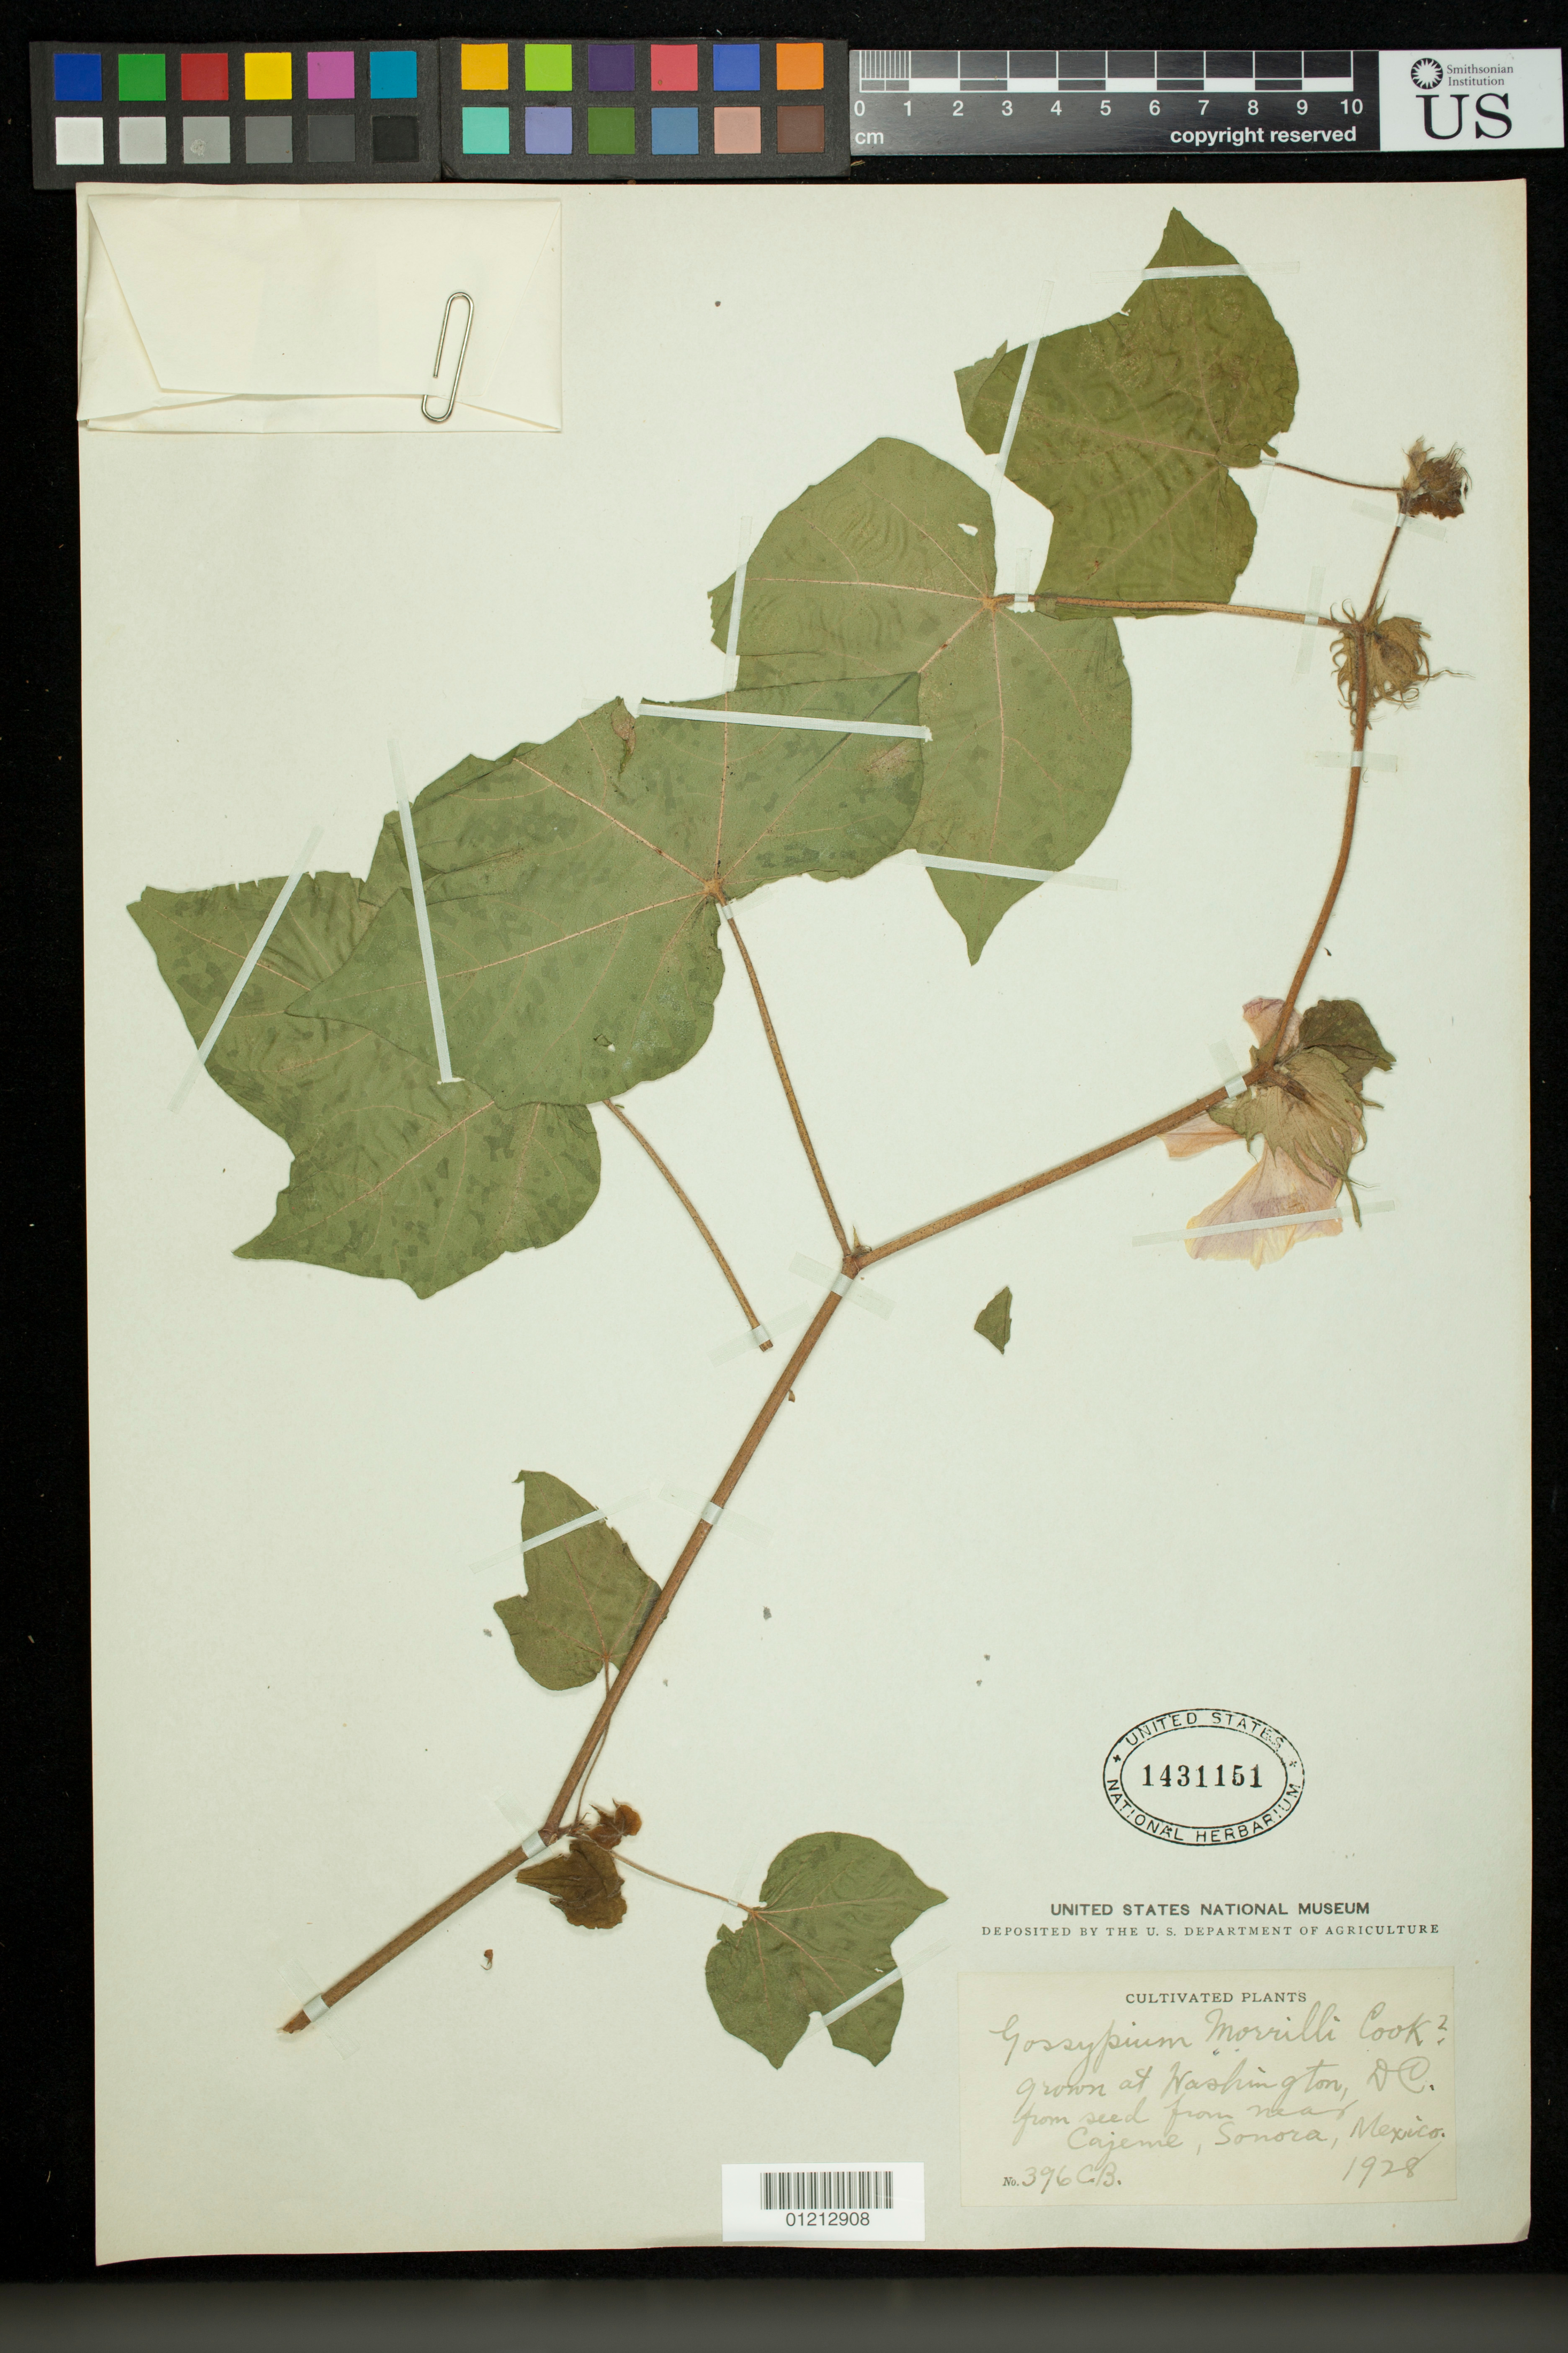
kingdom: Plantae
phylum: Tracheophyta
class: Magnoliopsida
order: Malvales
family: Malvaceae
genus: Gossypium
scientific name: Gossypium morrillii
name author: O.F. Cook & J.W. Hubb.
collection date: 1928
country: United States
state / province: District of Columbia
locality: Grown at Washington, D.C. from seed from near Cajeme, Sonora, Mexico.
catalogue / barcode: US 1431151